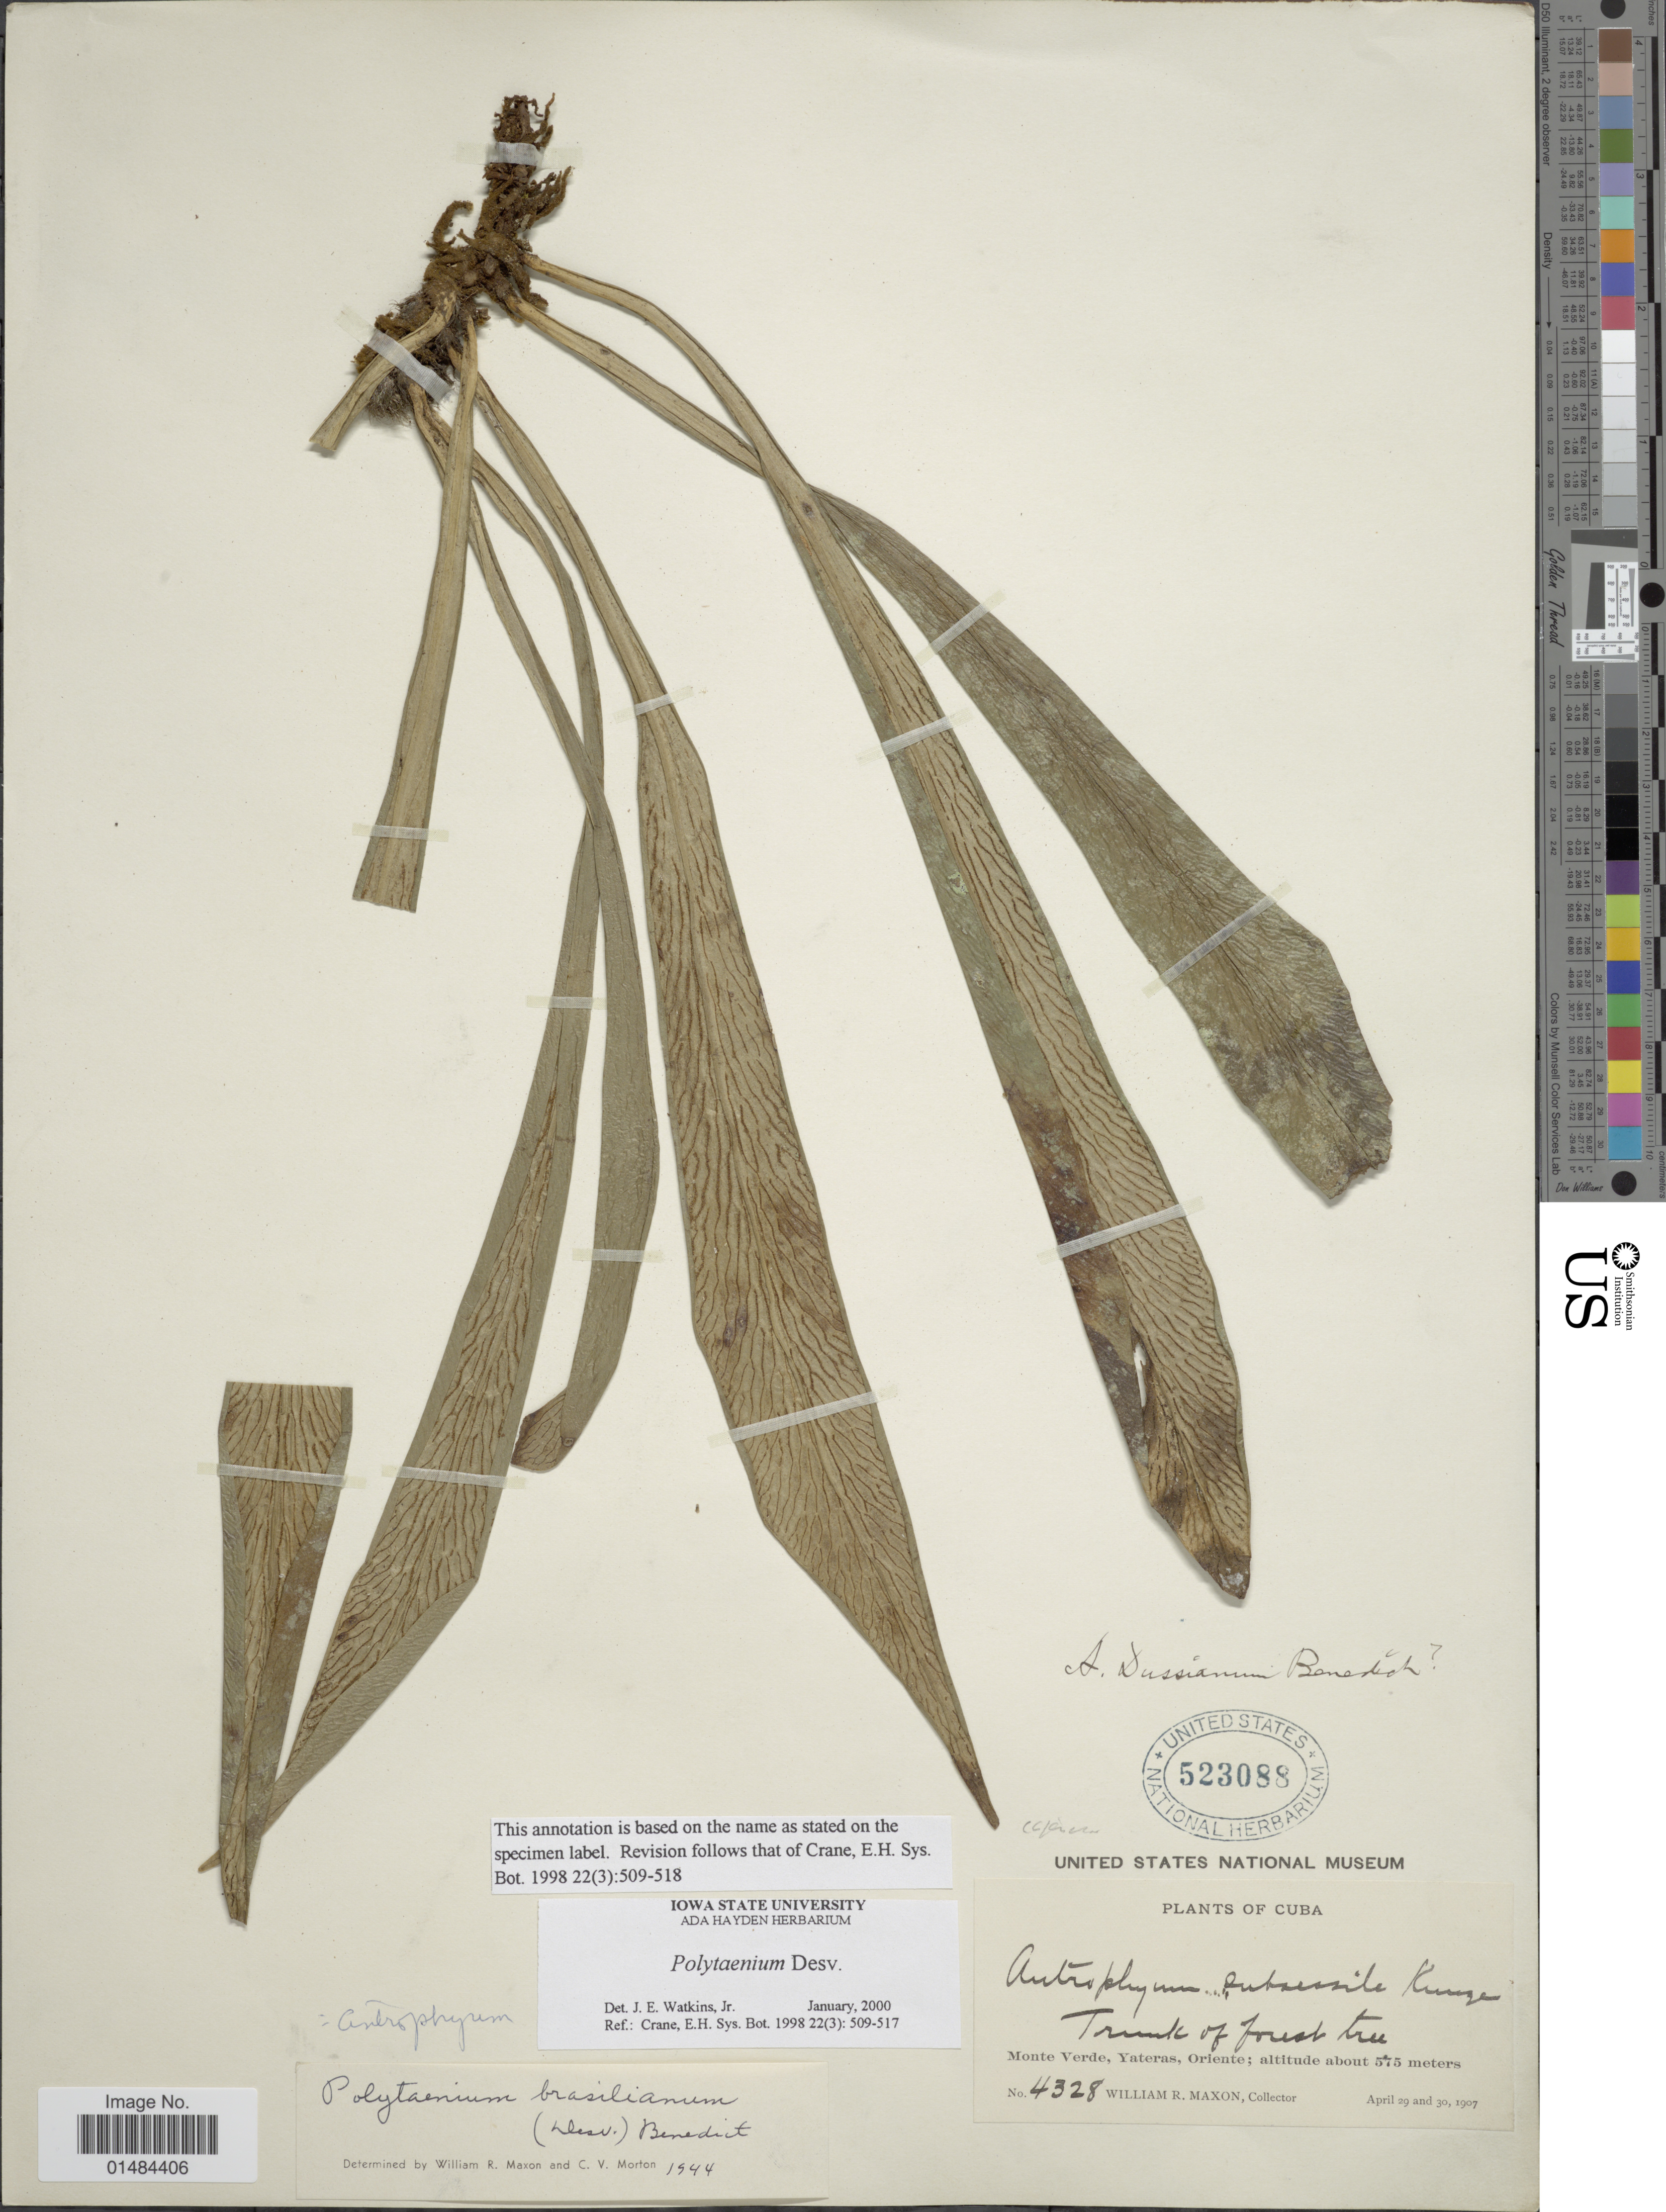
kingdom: Plantae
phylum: Tracheophyta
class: Polypodiopsida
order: Polypodiales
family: Pteridaceae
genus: Polytaenium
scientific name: Polytaenium dussianum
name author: (Benedict) Benedict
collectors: W. R. Maxon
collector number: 4328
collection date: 1907-04-29/1907-04-30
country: Cuba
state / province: Oriente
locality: Cuba, Monte Verde, Yateras, Oriente.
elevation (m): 575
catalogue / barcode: US 523088